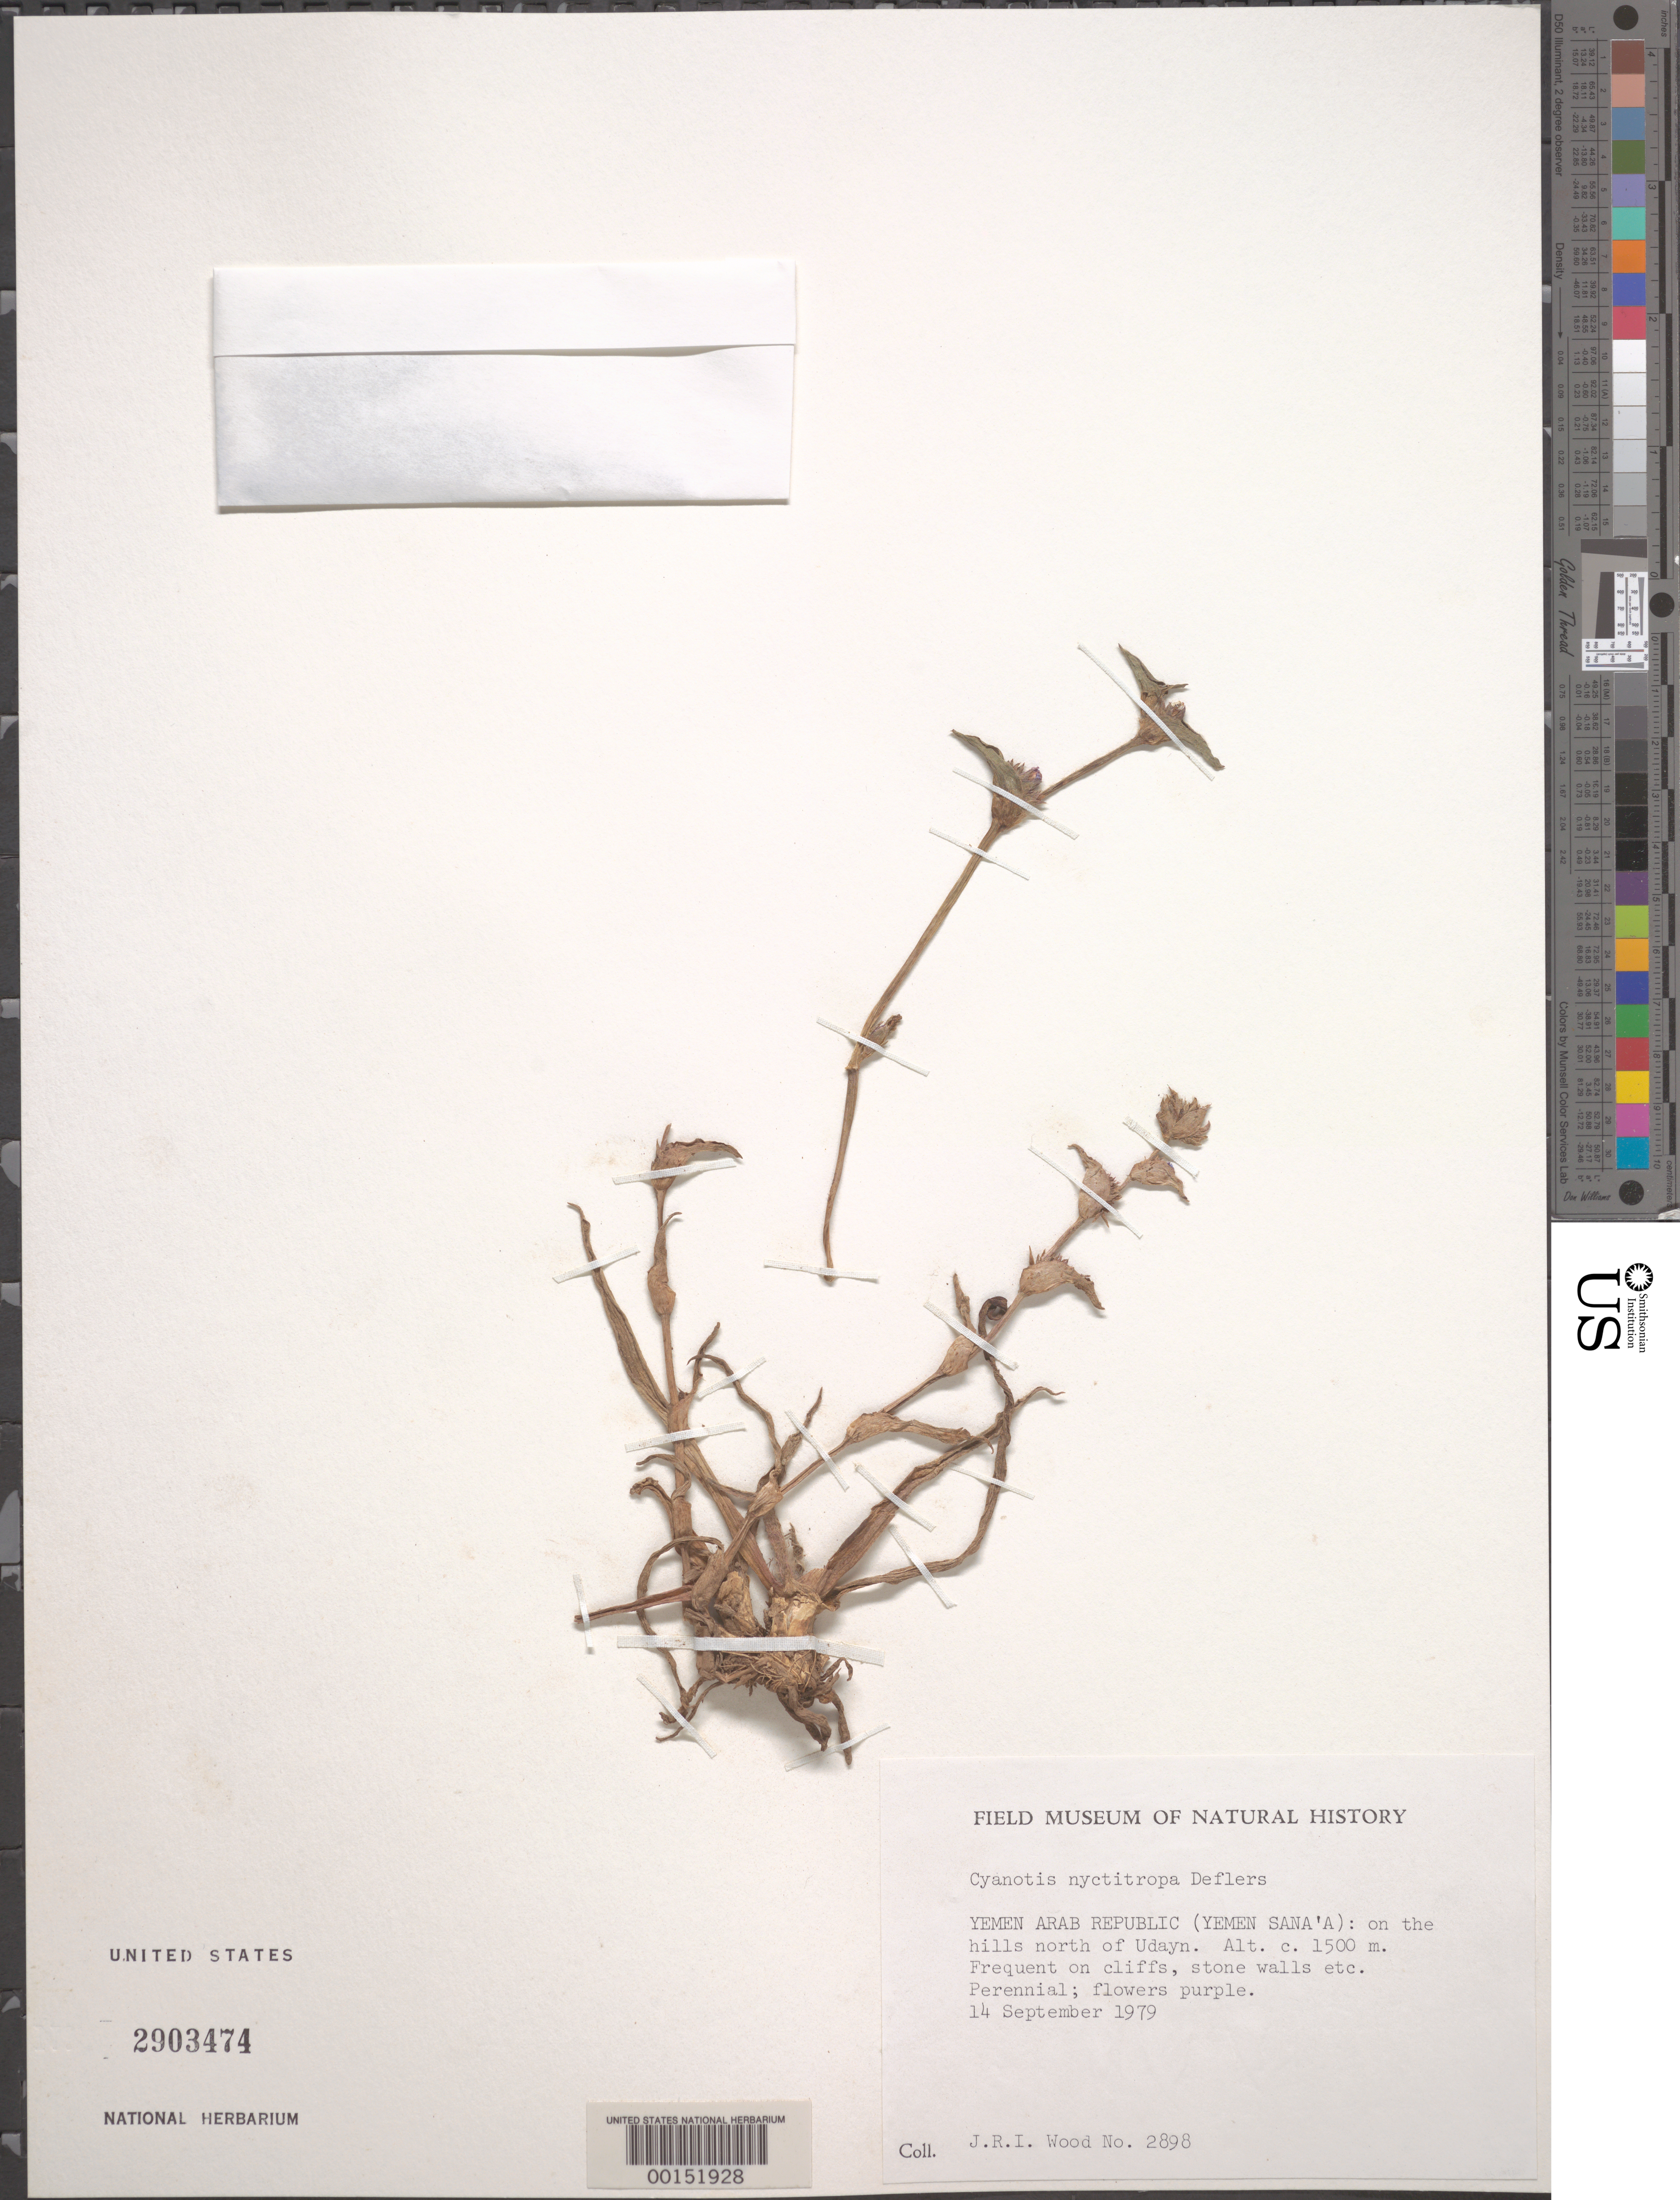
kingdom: Plantae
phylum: Tracheophyta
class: Liliopsida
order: Commelinales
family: Commelinaceae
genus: Cyanotis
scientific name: Cyanotis nyctitropa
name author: Deflers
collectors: J. R. I. Wood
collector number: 2898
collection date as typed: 14 Sep 1979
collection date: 1979-09-14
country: Yemen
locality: N of Udayn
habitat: Cliffs and stone walls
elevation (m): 1500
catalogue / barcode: US 2903474